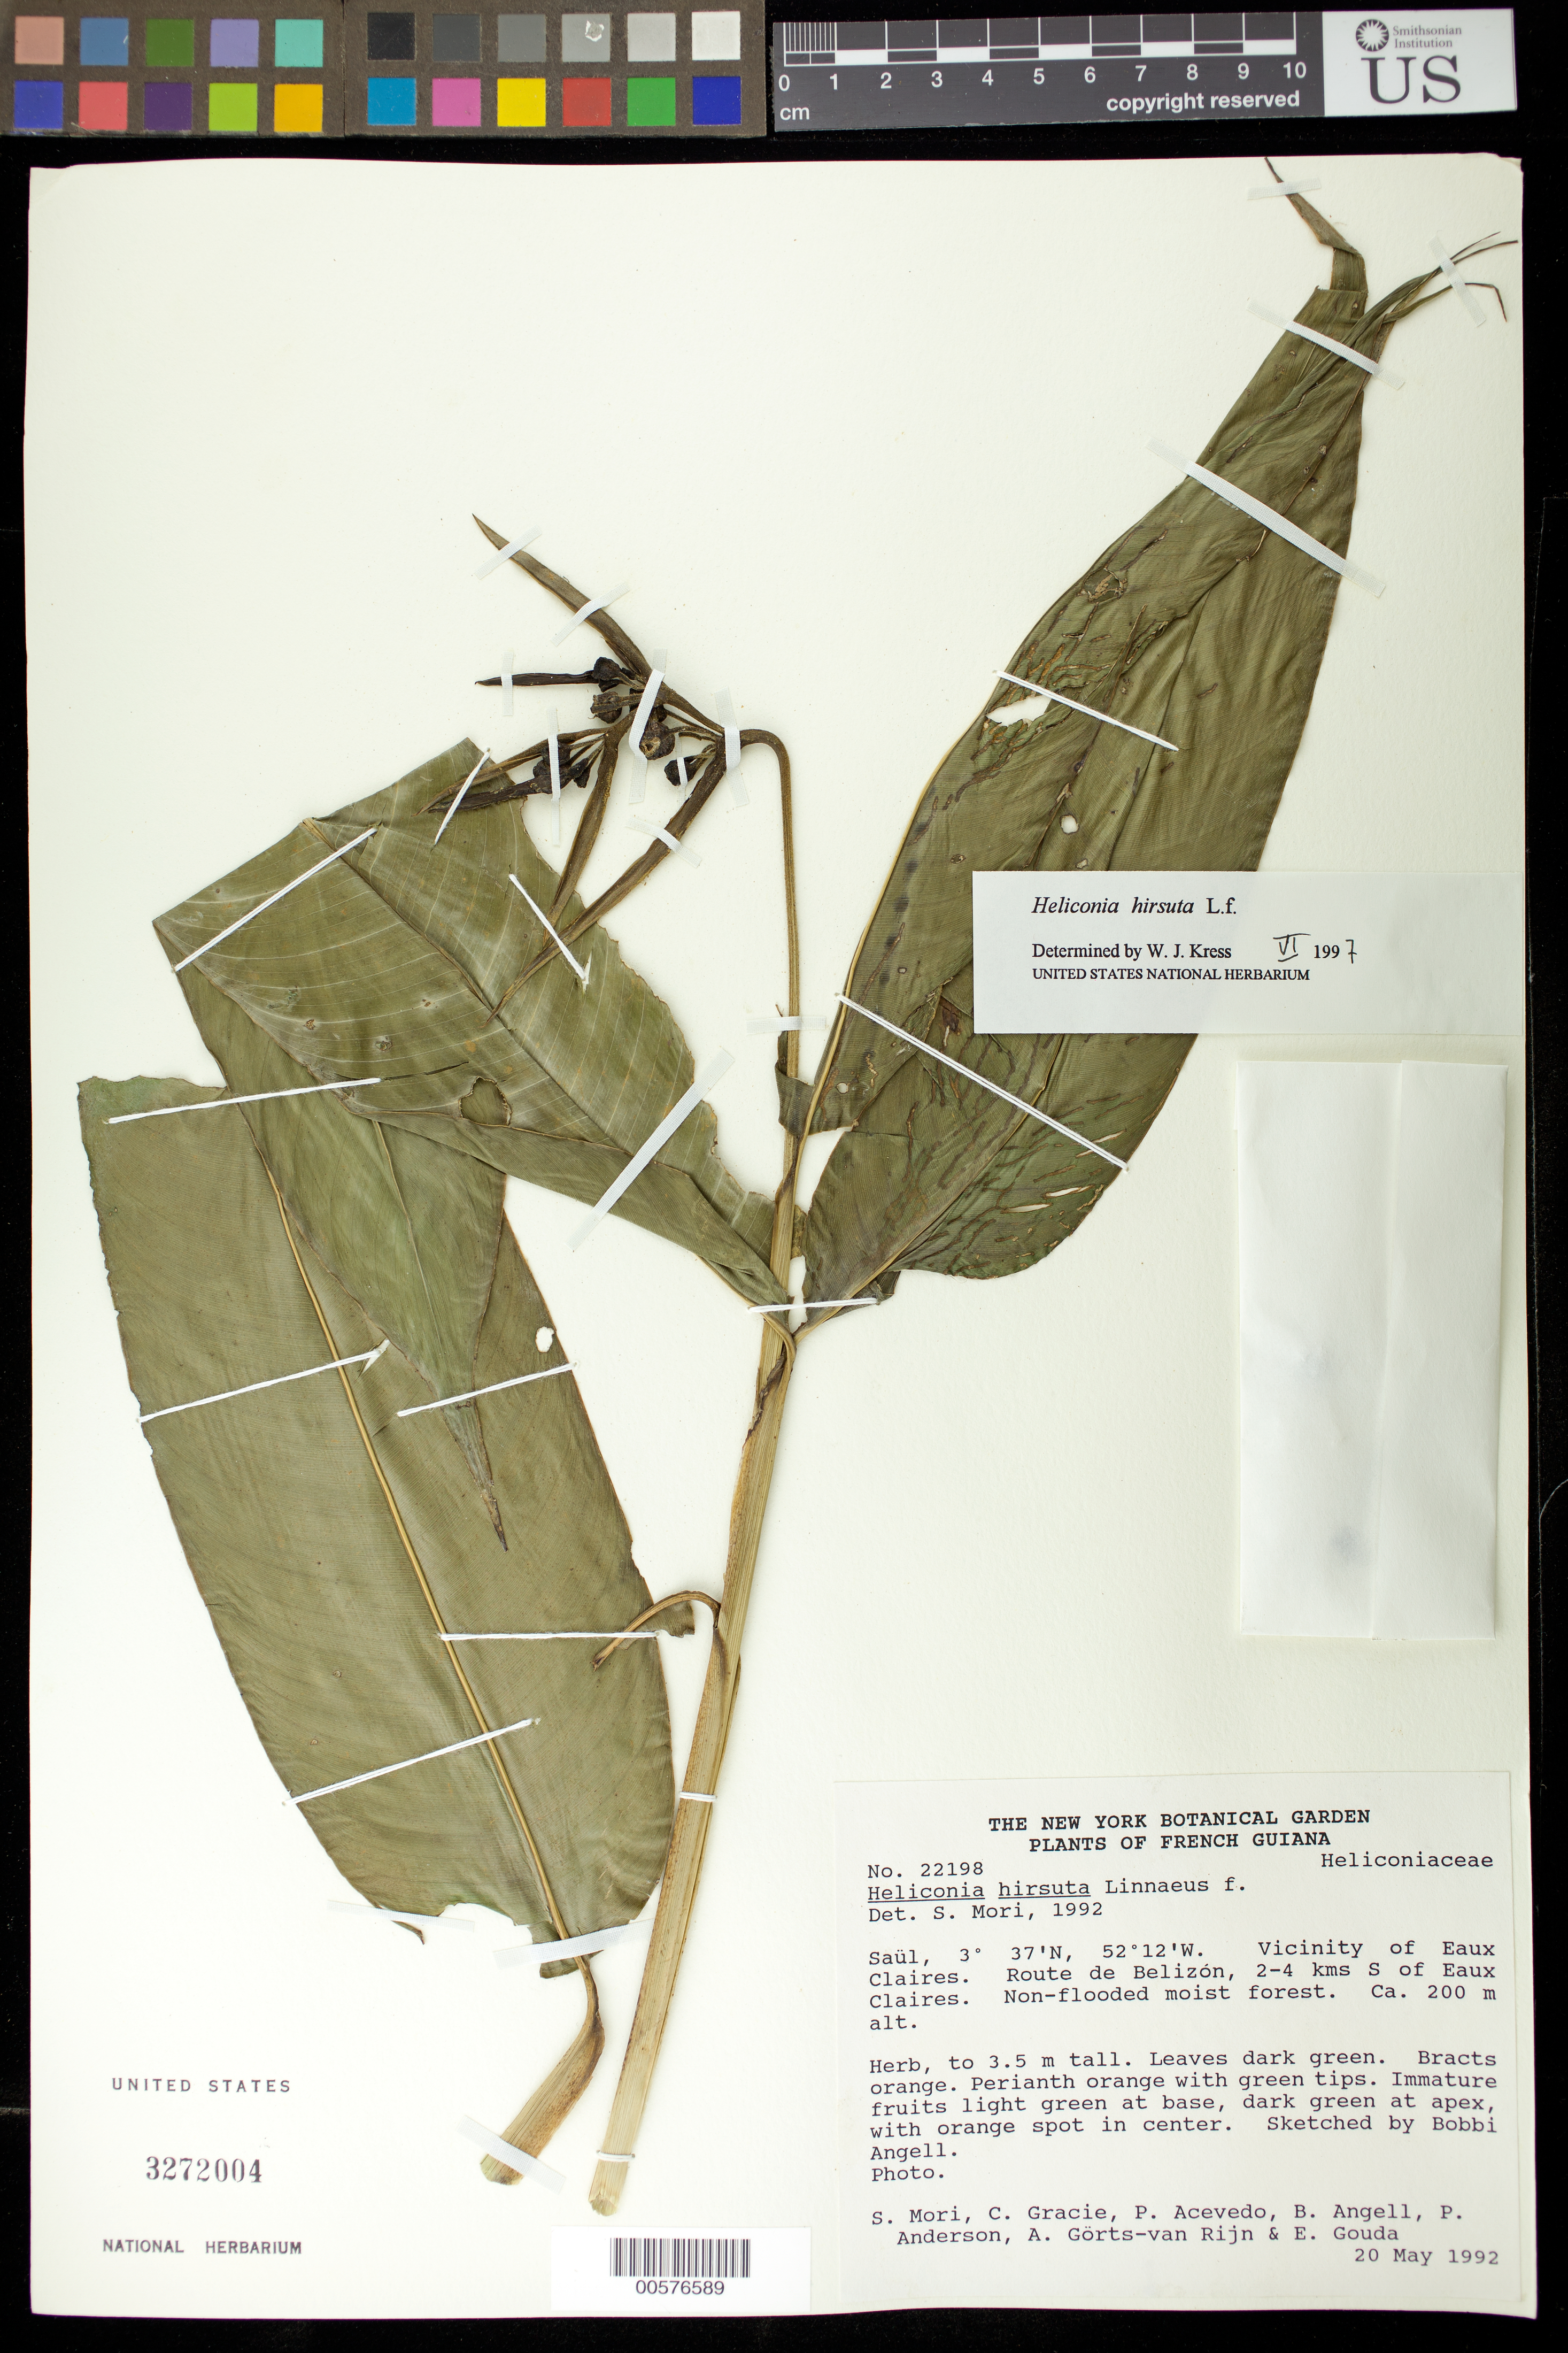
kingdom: Plantae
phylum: Tracheophyta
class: Liliopsida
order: Zingiberales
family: Heliconiaceae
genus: Heliconia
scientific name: Heliconia hirsuta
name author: L. f.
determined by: Kress, W. J., (US), Smithsonian Institution - National Museum of Natural History (UNITED STATES)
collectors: S. Mori, C. A. Gracie, P. Acevedo-Rodr., Bobbi Angell & P. Anderson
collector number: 22198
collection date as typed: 20-May-92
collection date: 1992-05-20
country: French Guiana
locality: Saül, near Eaux Claires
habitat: Non-flooded moist forest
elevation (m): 200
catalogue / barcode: US 3272004